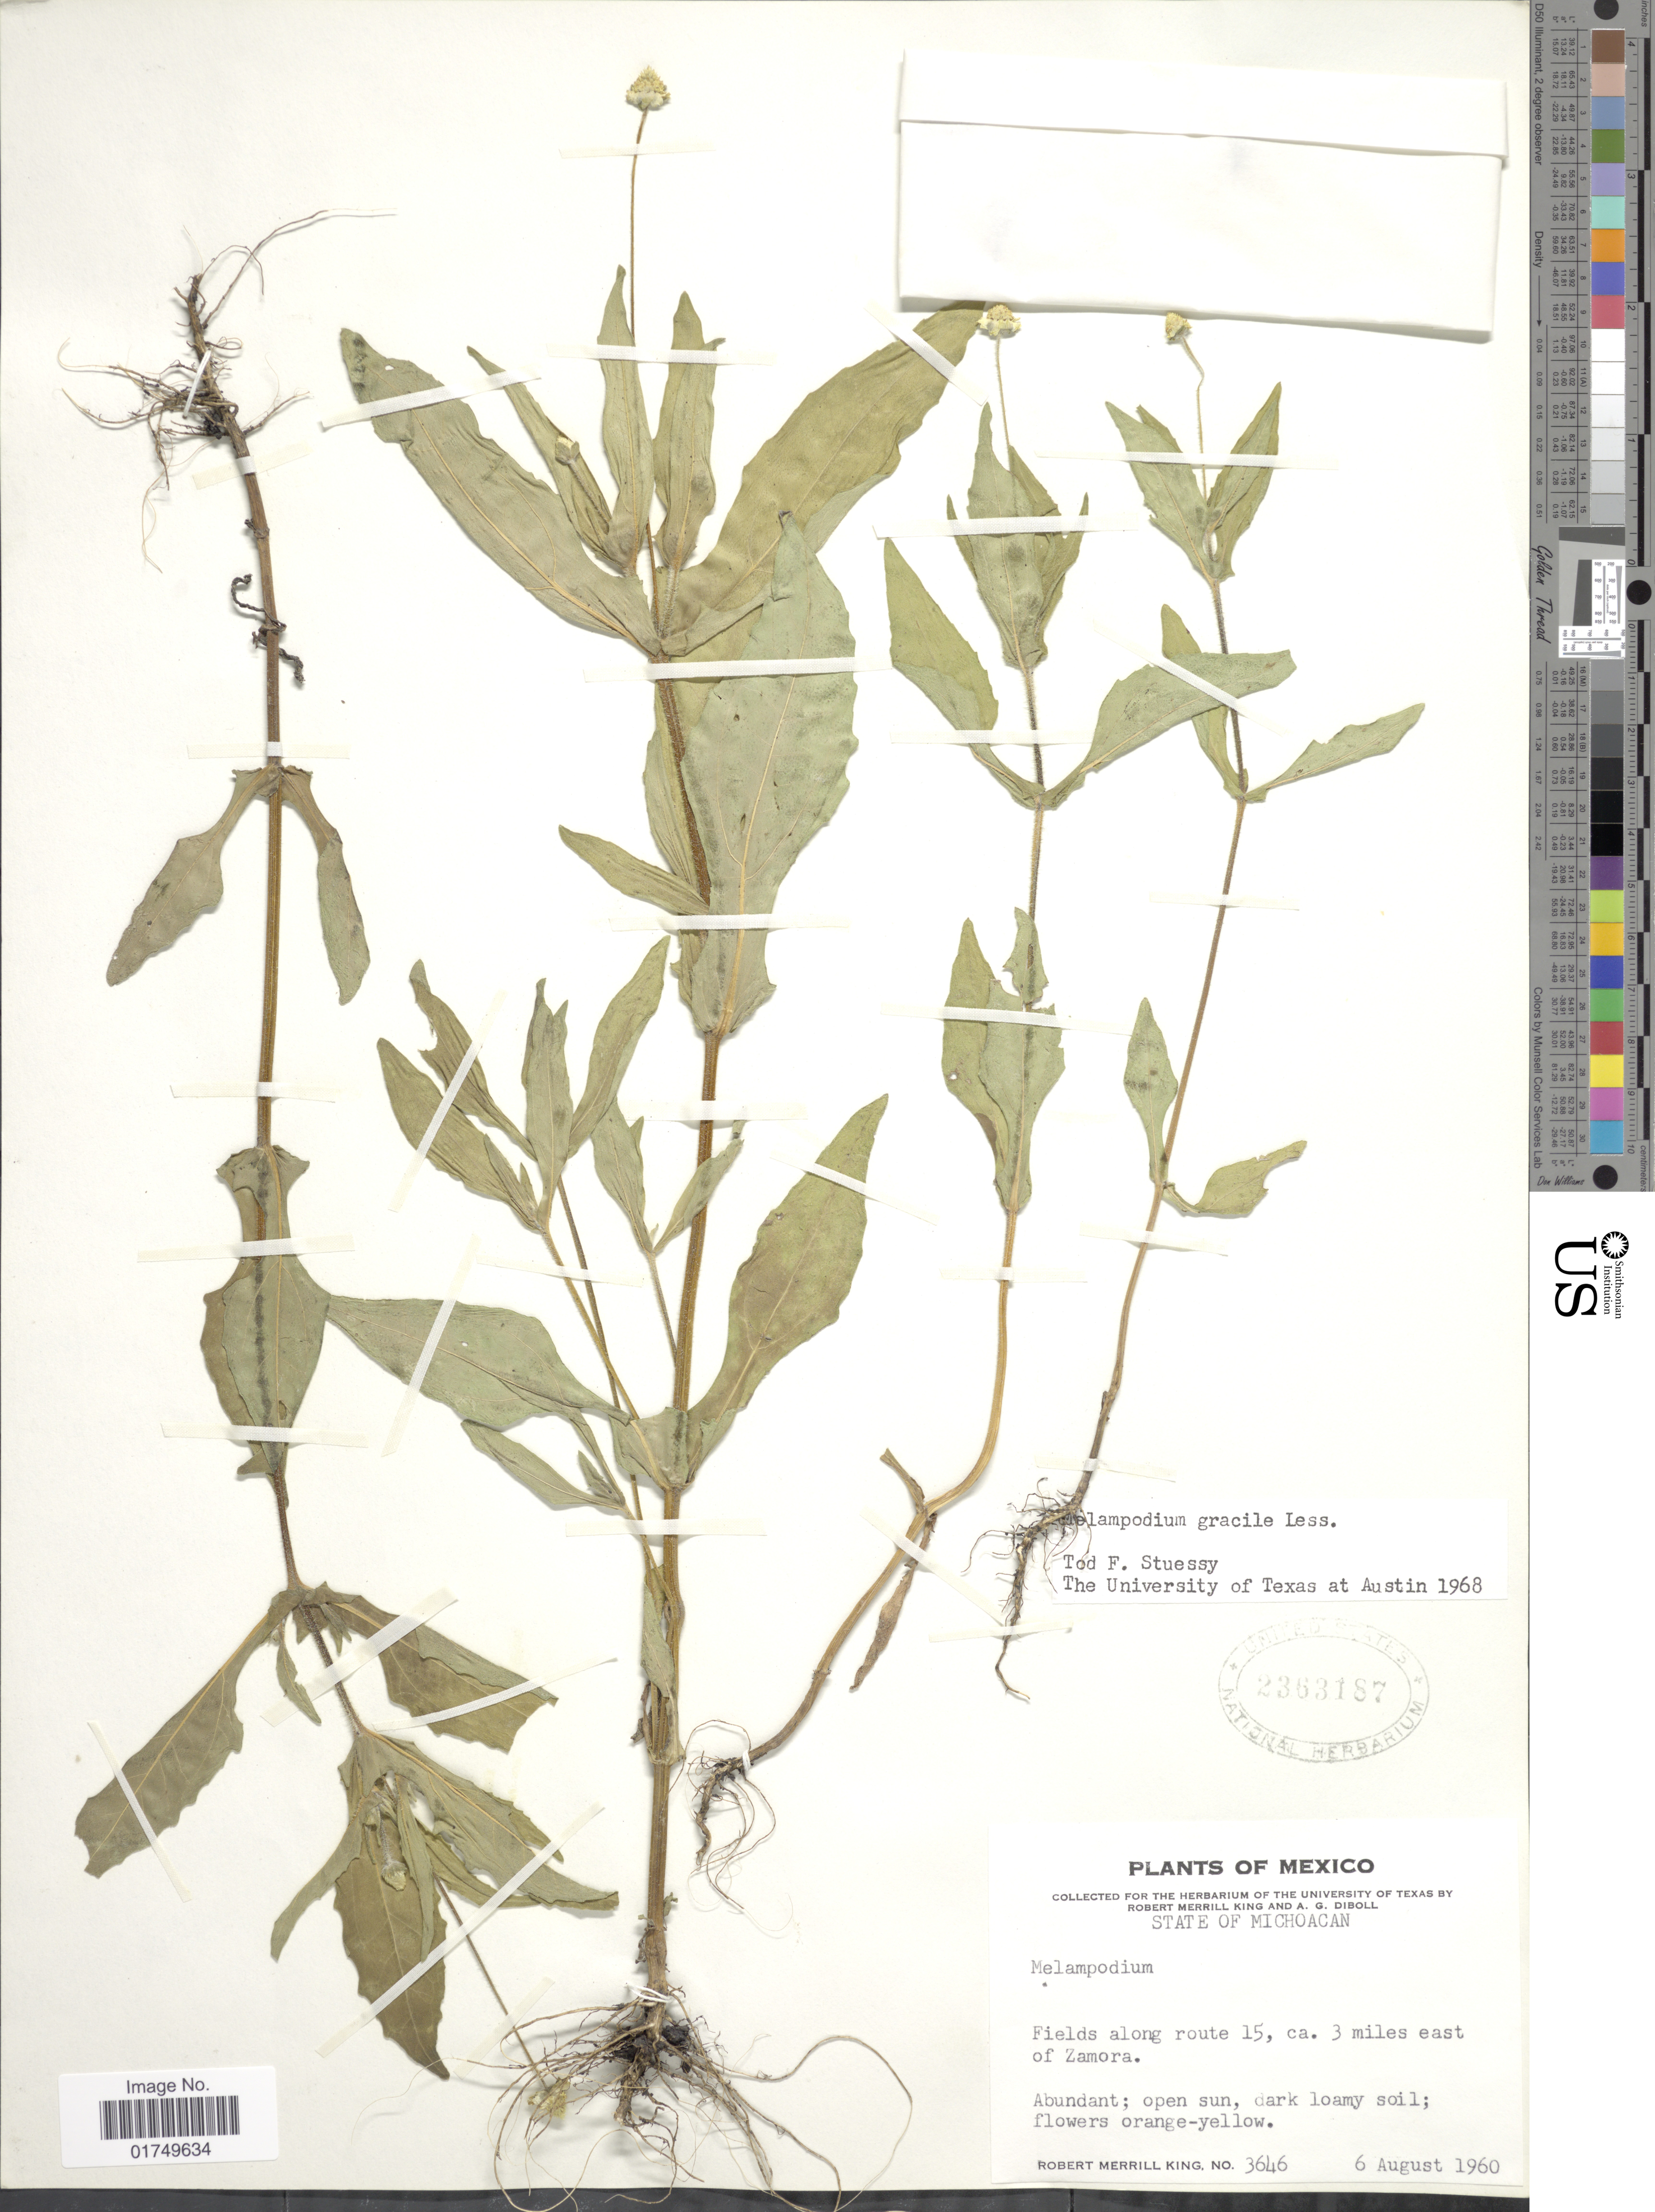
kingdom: Plantae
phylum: Tracheophyta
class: Magnoliopsida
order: Asterales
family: Asteraceae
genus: Melampodium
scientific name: Melampodium gracile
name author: Less.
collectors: R. M. King & A. Diboll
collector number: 3646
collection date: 1960-08-06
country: Mexico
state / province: Michoacán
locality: Fields along route 15, ca. 3 miles east of Zamora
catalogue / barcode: US 2363187